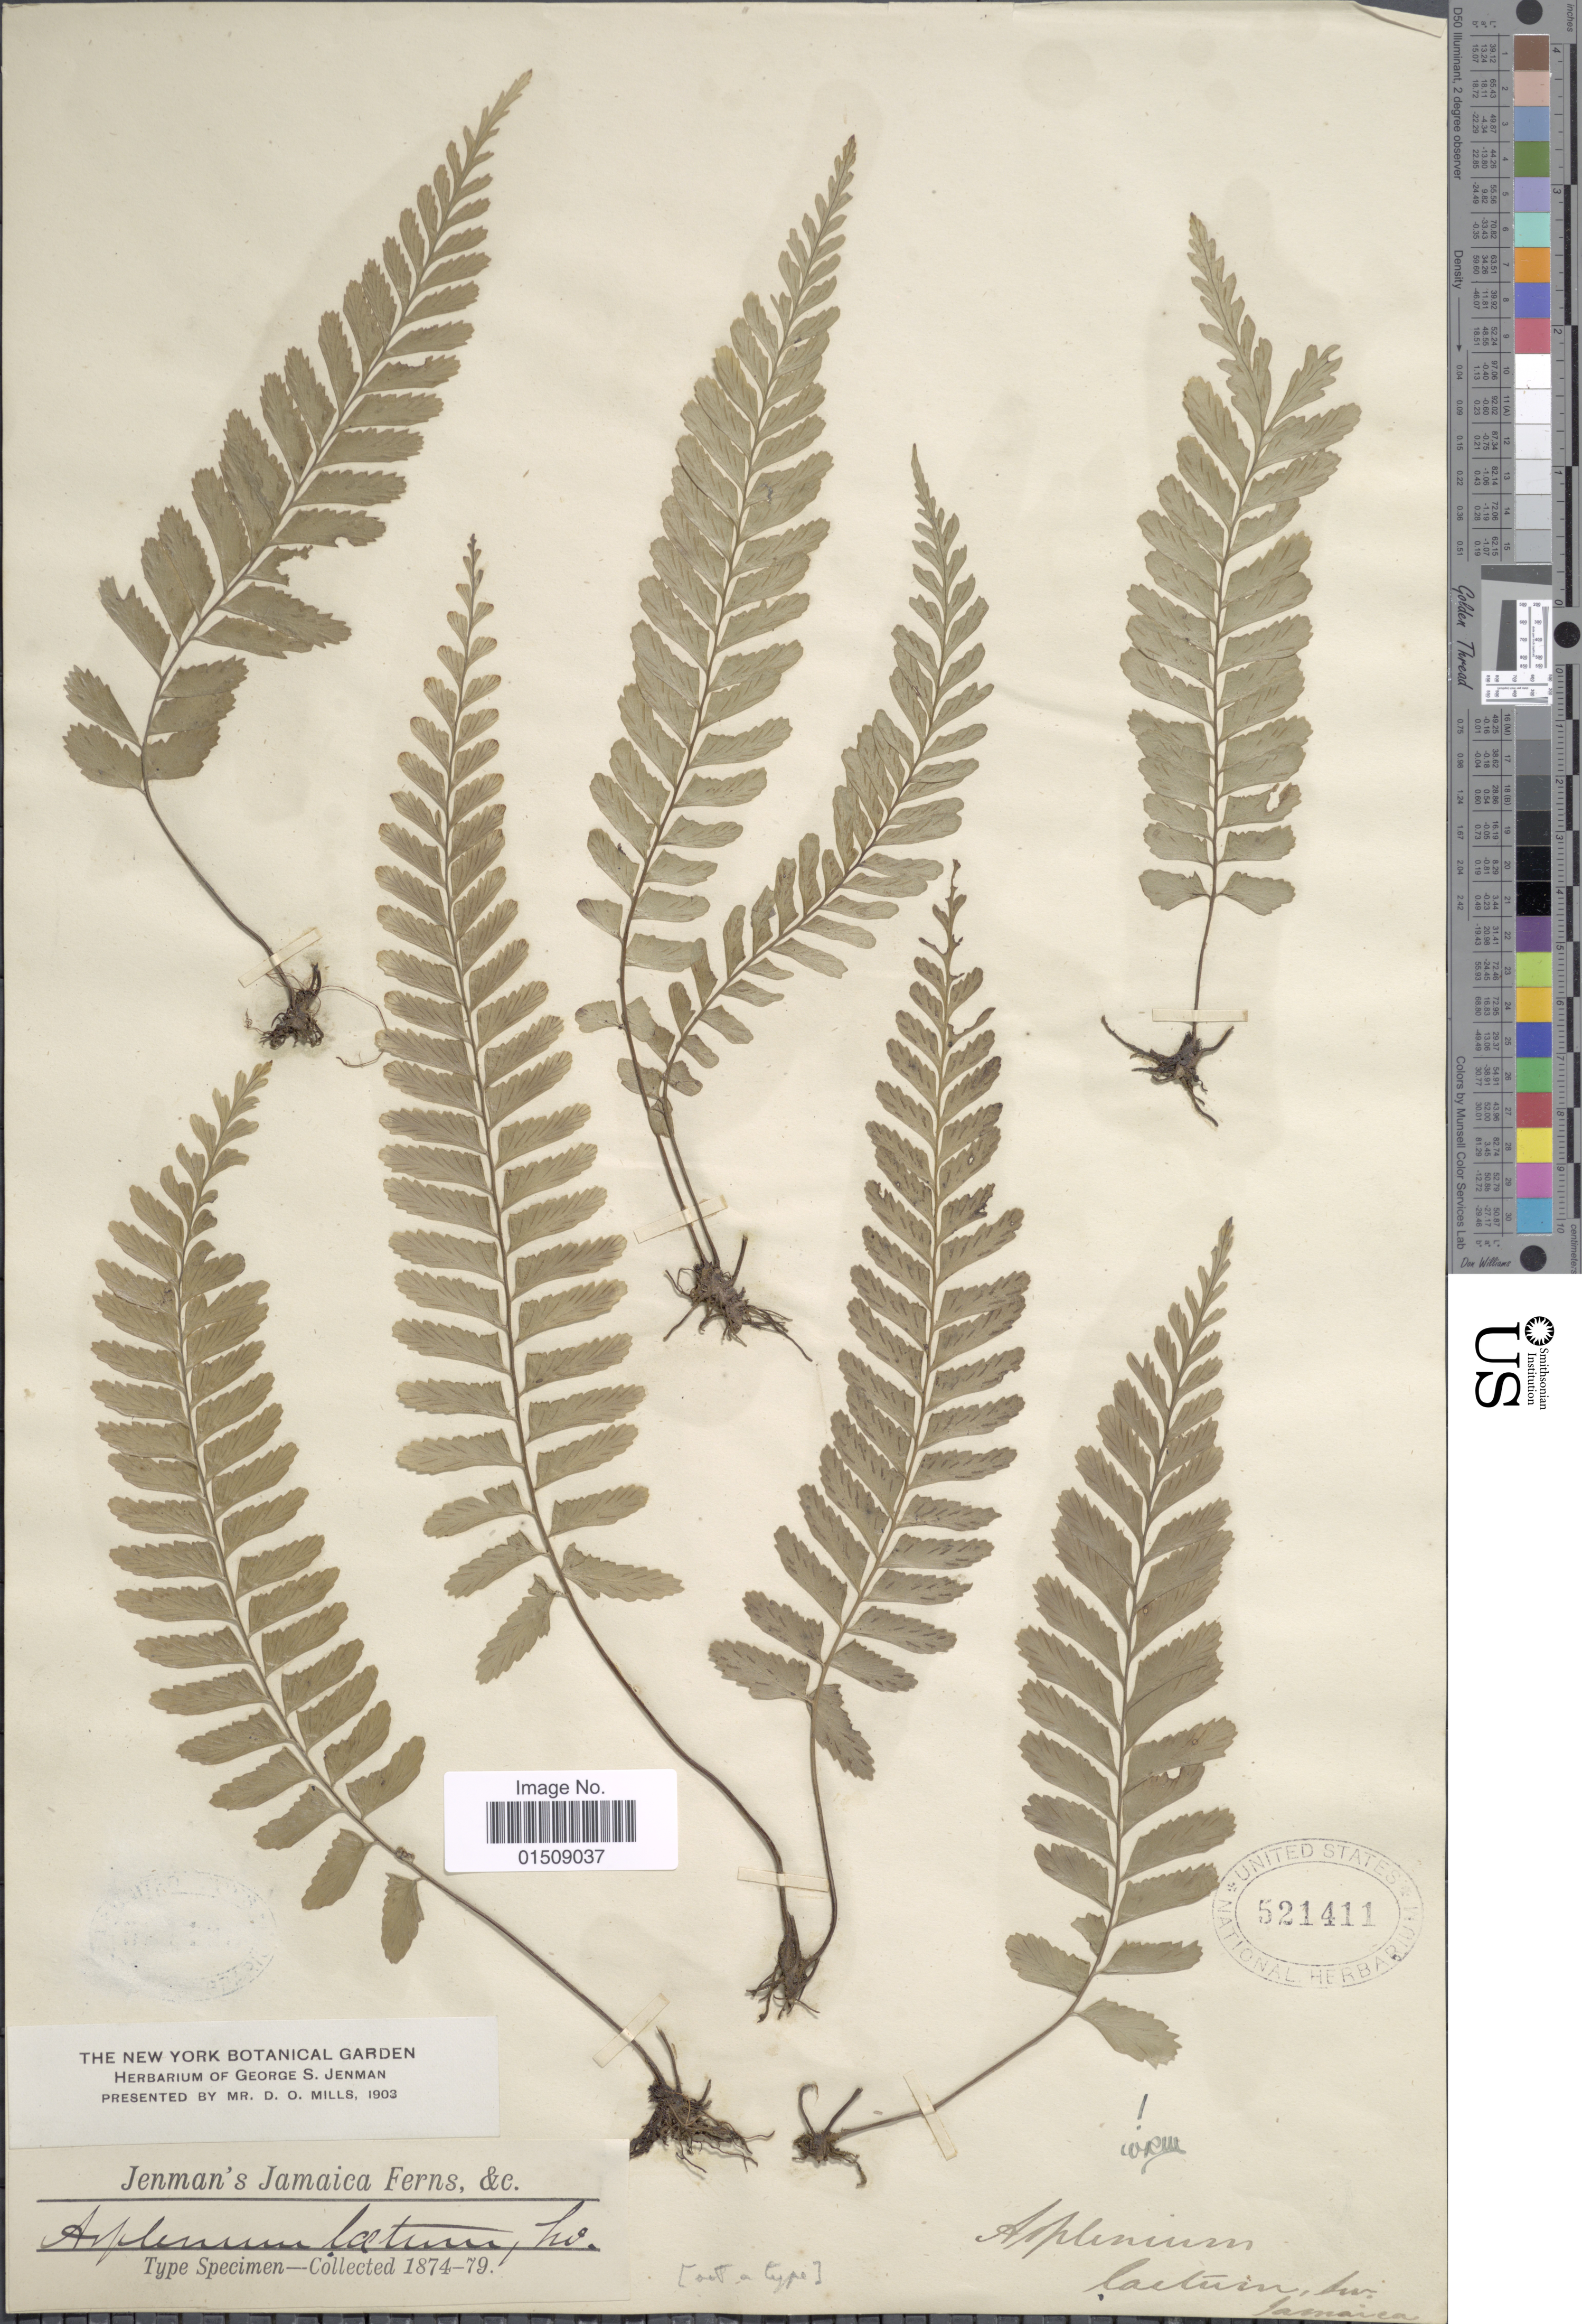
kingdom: Plantae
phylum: Tracheophyta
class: Polypodiopsida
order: Polypodiales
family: Aspleniaceae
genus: Asplenium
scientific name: Asplenium laetum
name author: Sw.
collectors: G. S. Jenman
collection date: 1874/1879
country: Jamaica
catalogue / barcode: US 521411